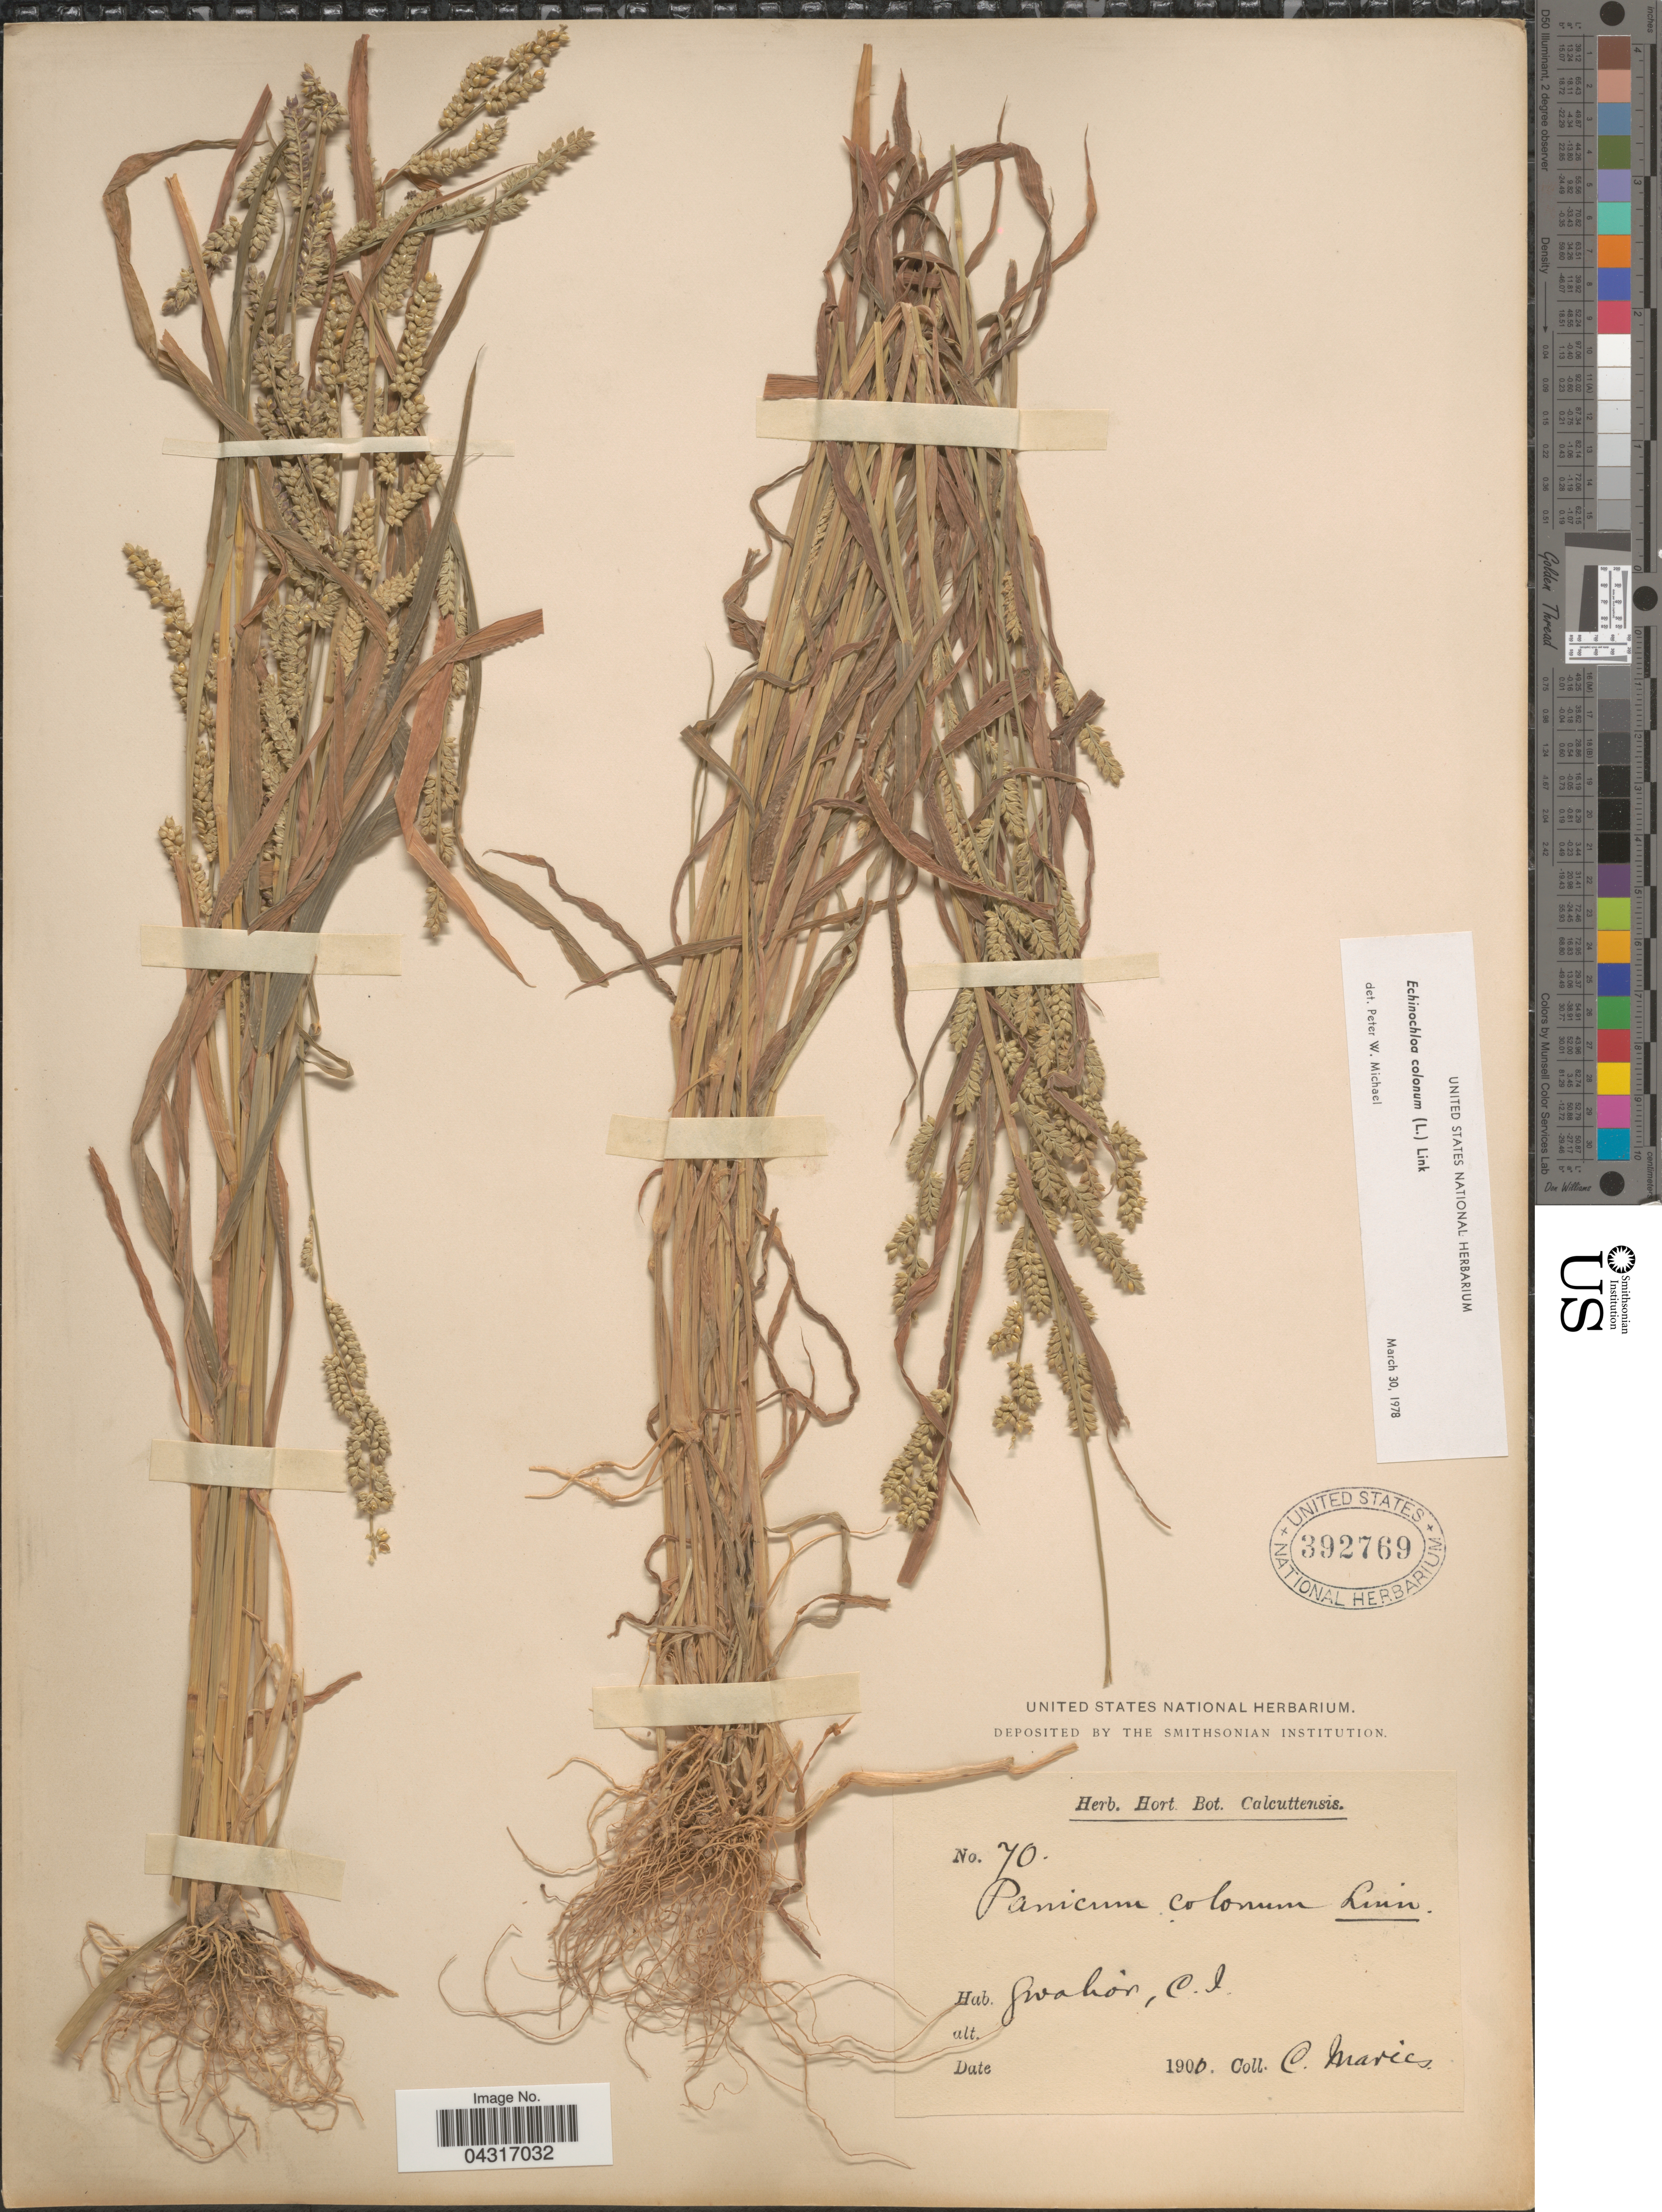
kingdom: Plantae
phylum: Tracheophyta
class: Liliopsida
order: Poales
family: Poaceae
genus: Echinochloa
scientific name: Echinochloa colona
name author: (L.) Link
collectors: C. Maries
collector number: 70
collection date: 1900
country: India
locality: Gwalior, C.I.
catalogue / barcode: US 392769